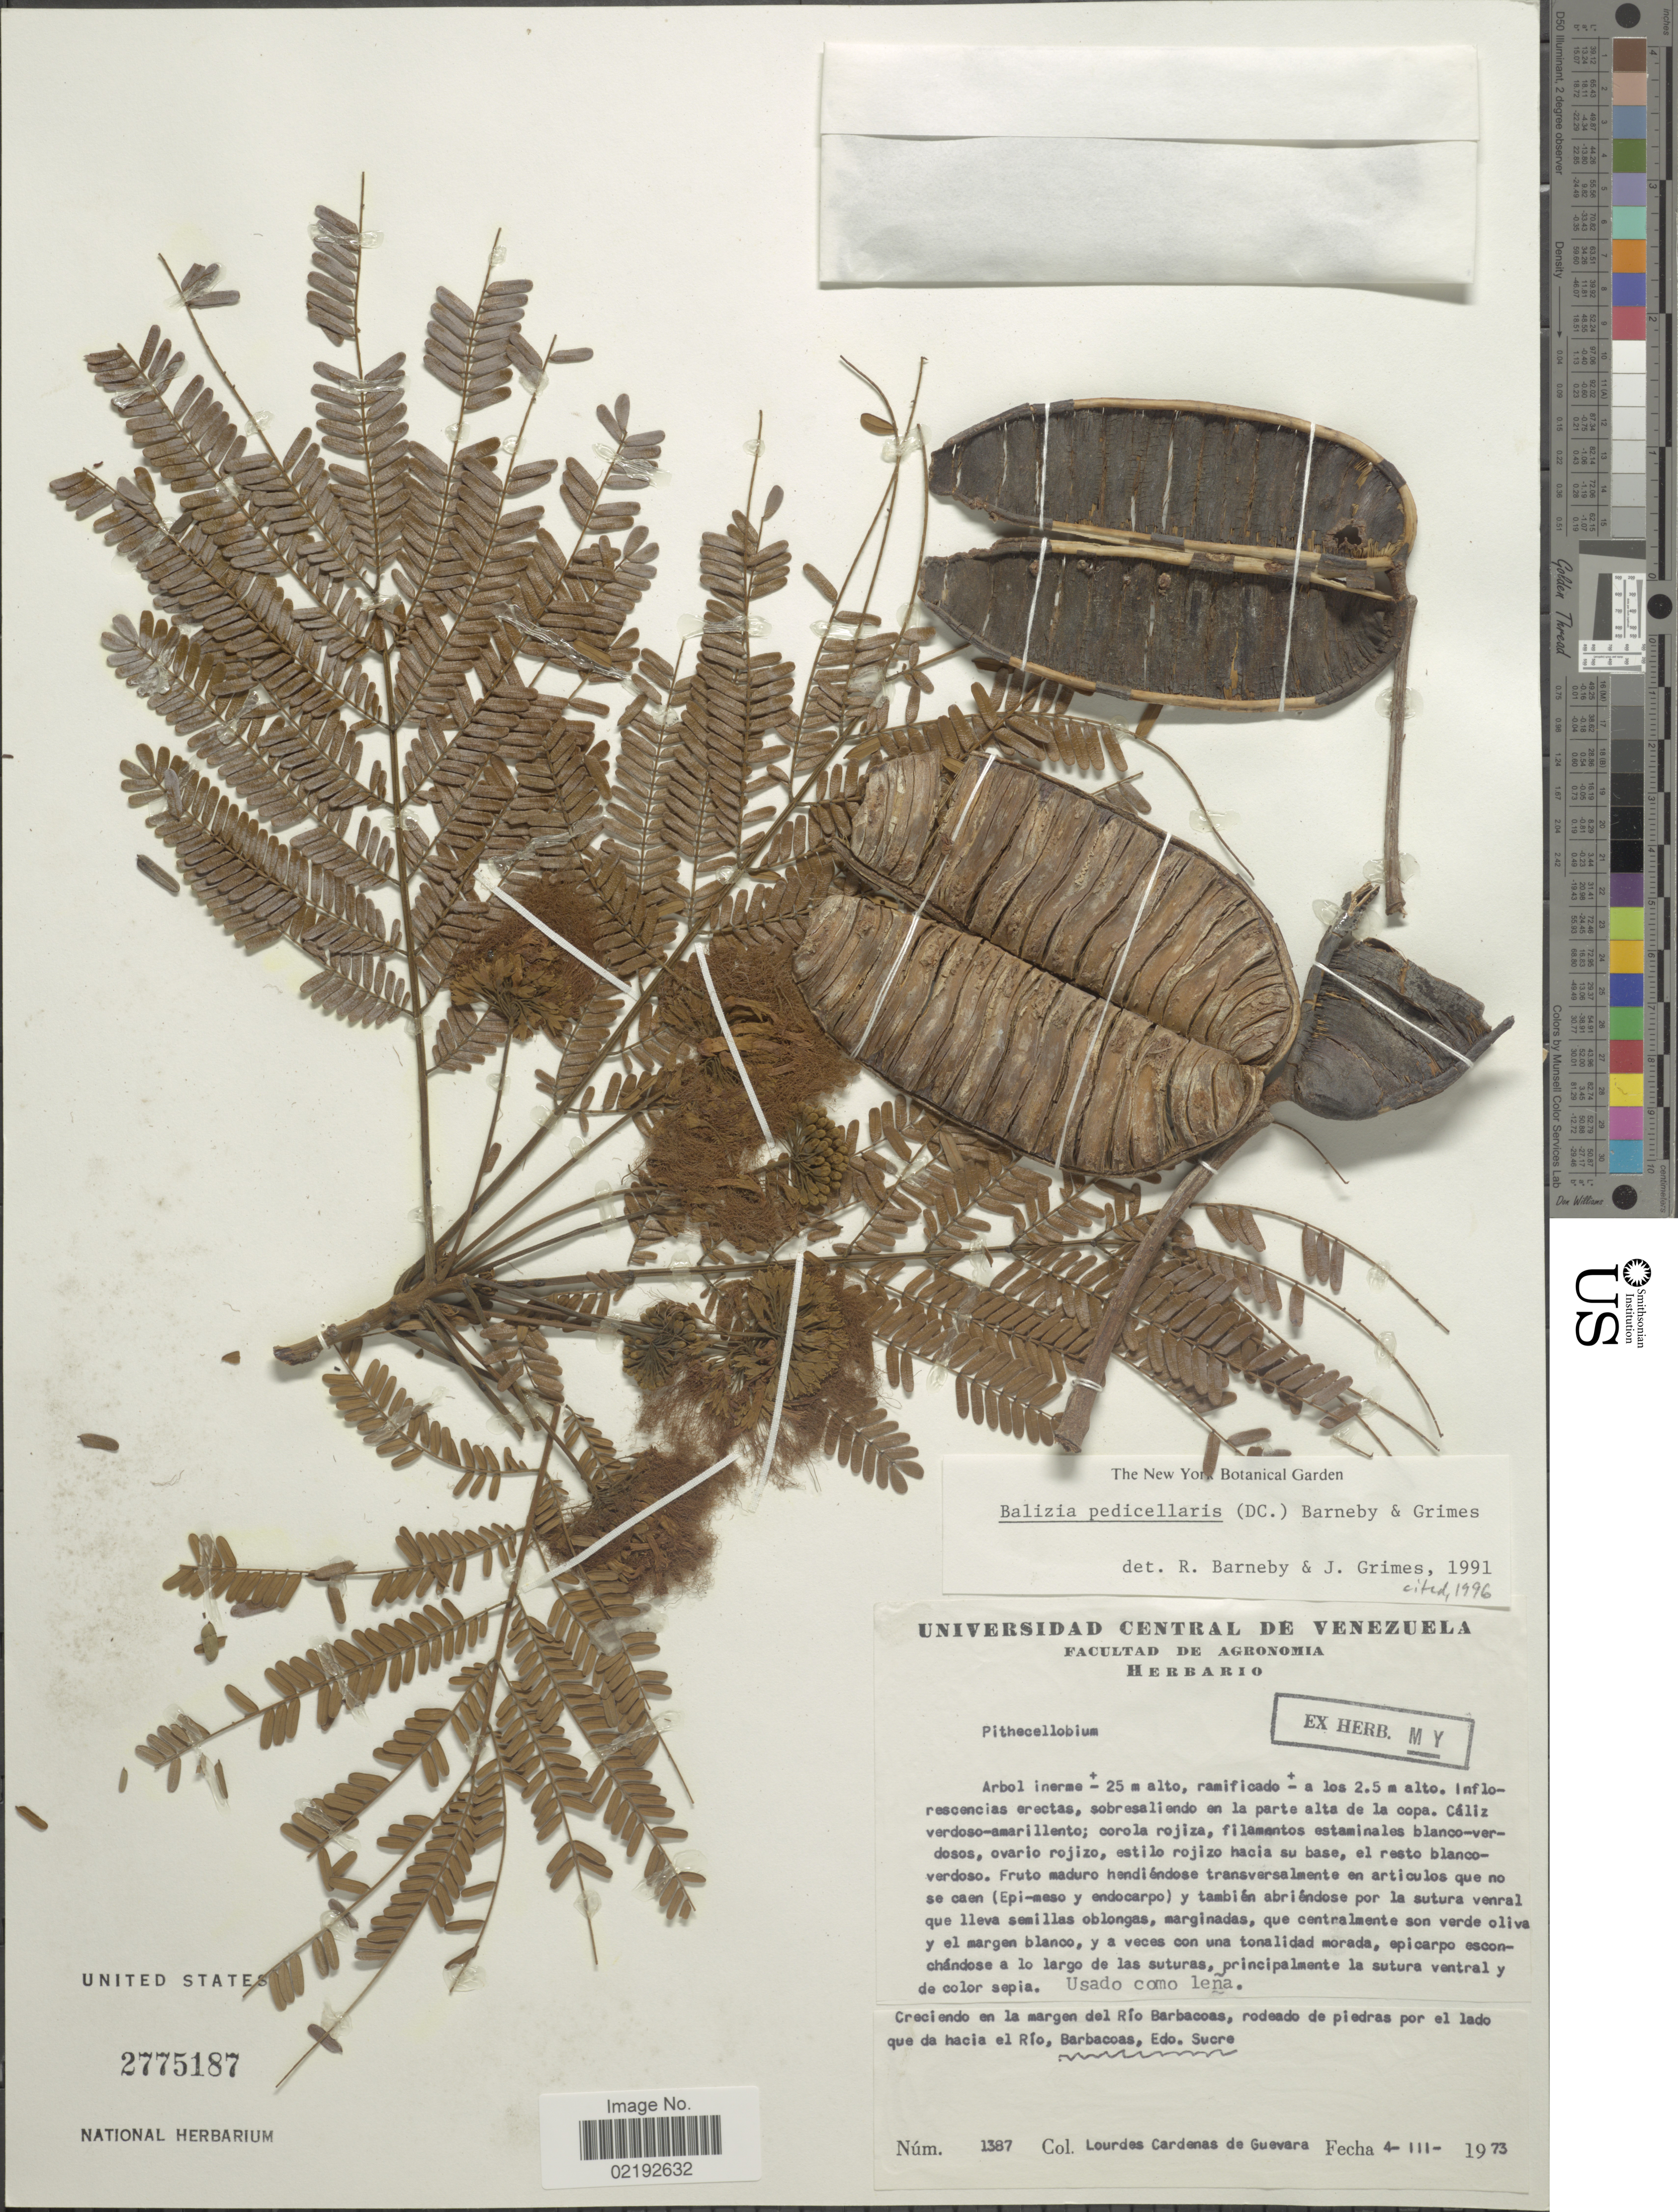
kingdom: Plantae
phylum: Tracheophyta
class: Magnoliopsida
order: Fabales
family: Fabaceae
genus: Hydrochorea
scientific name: Hydrochorea pedicellaris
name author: (DC.) M.V.B. Soares et al.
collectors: L. De Guevara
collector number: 1387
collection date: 1973-03-04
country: Venezuela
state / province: Sucre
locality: Creciendo en la margen del Rio Barbacoas, rodeado de piedras por el lado que da hacia el Rio, Barbacoas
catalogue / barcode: US 2775187